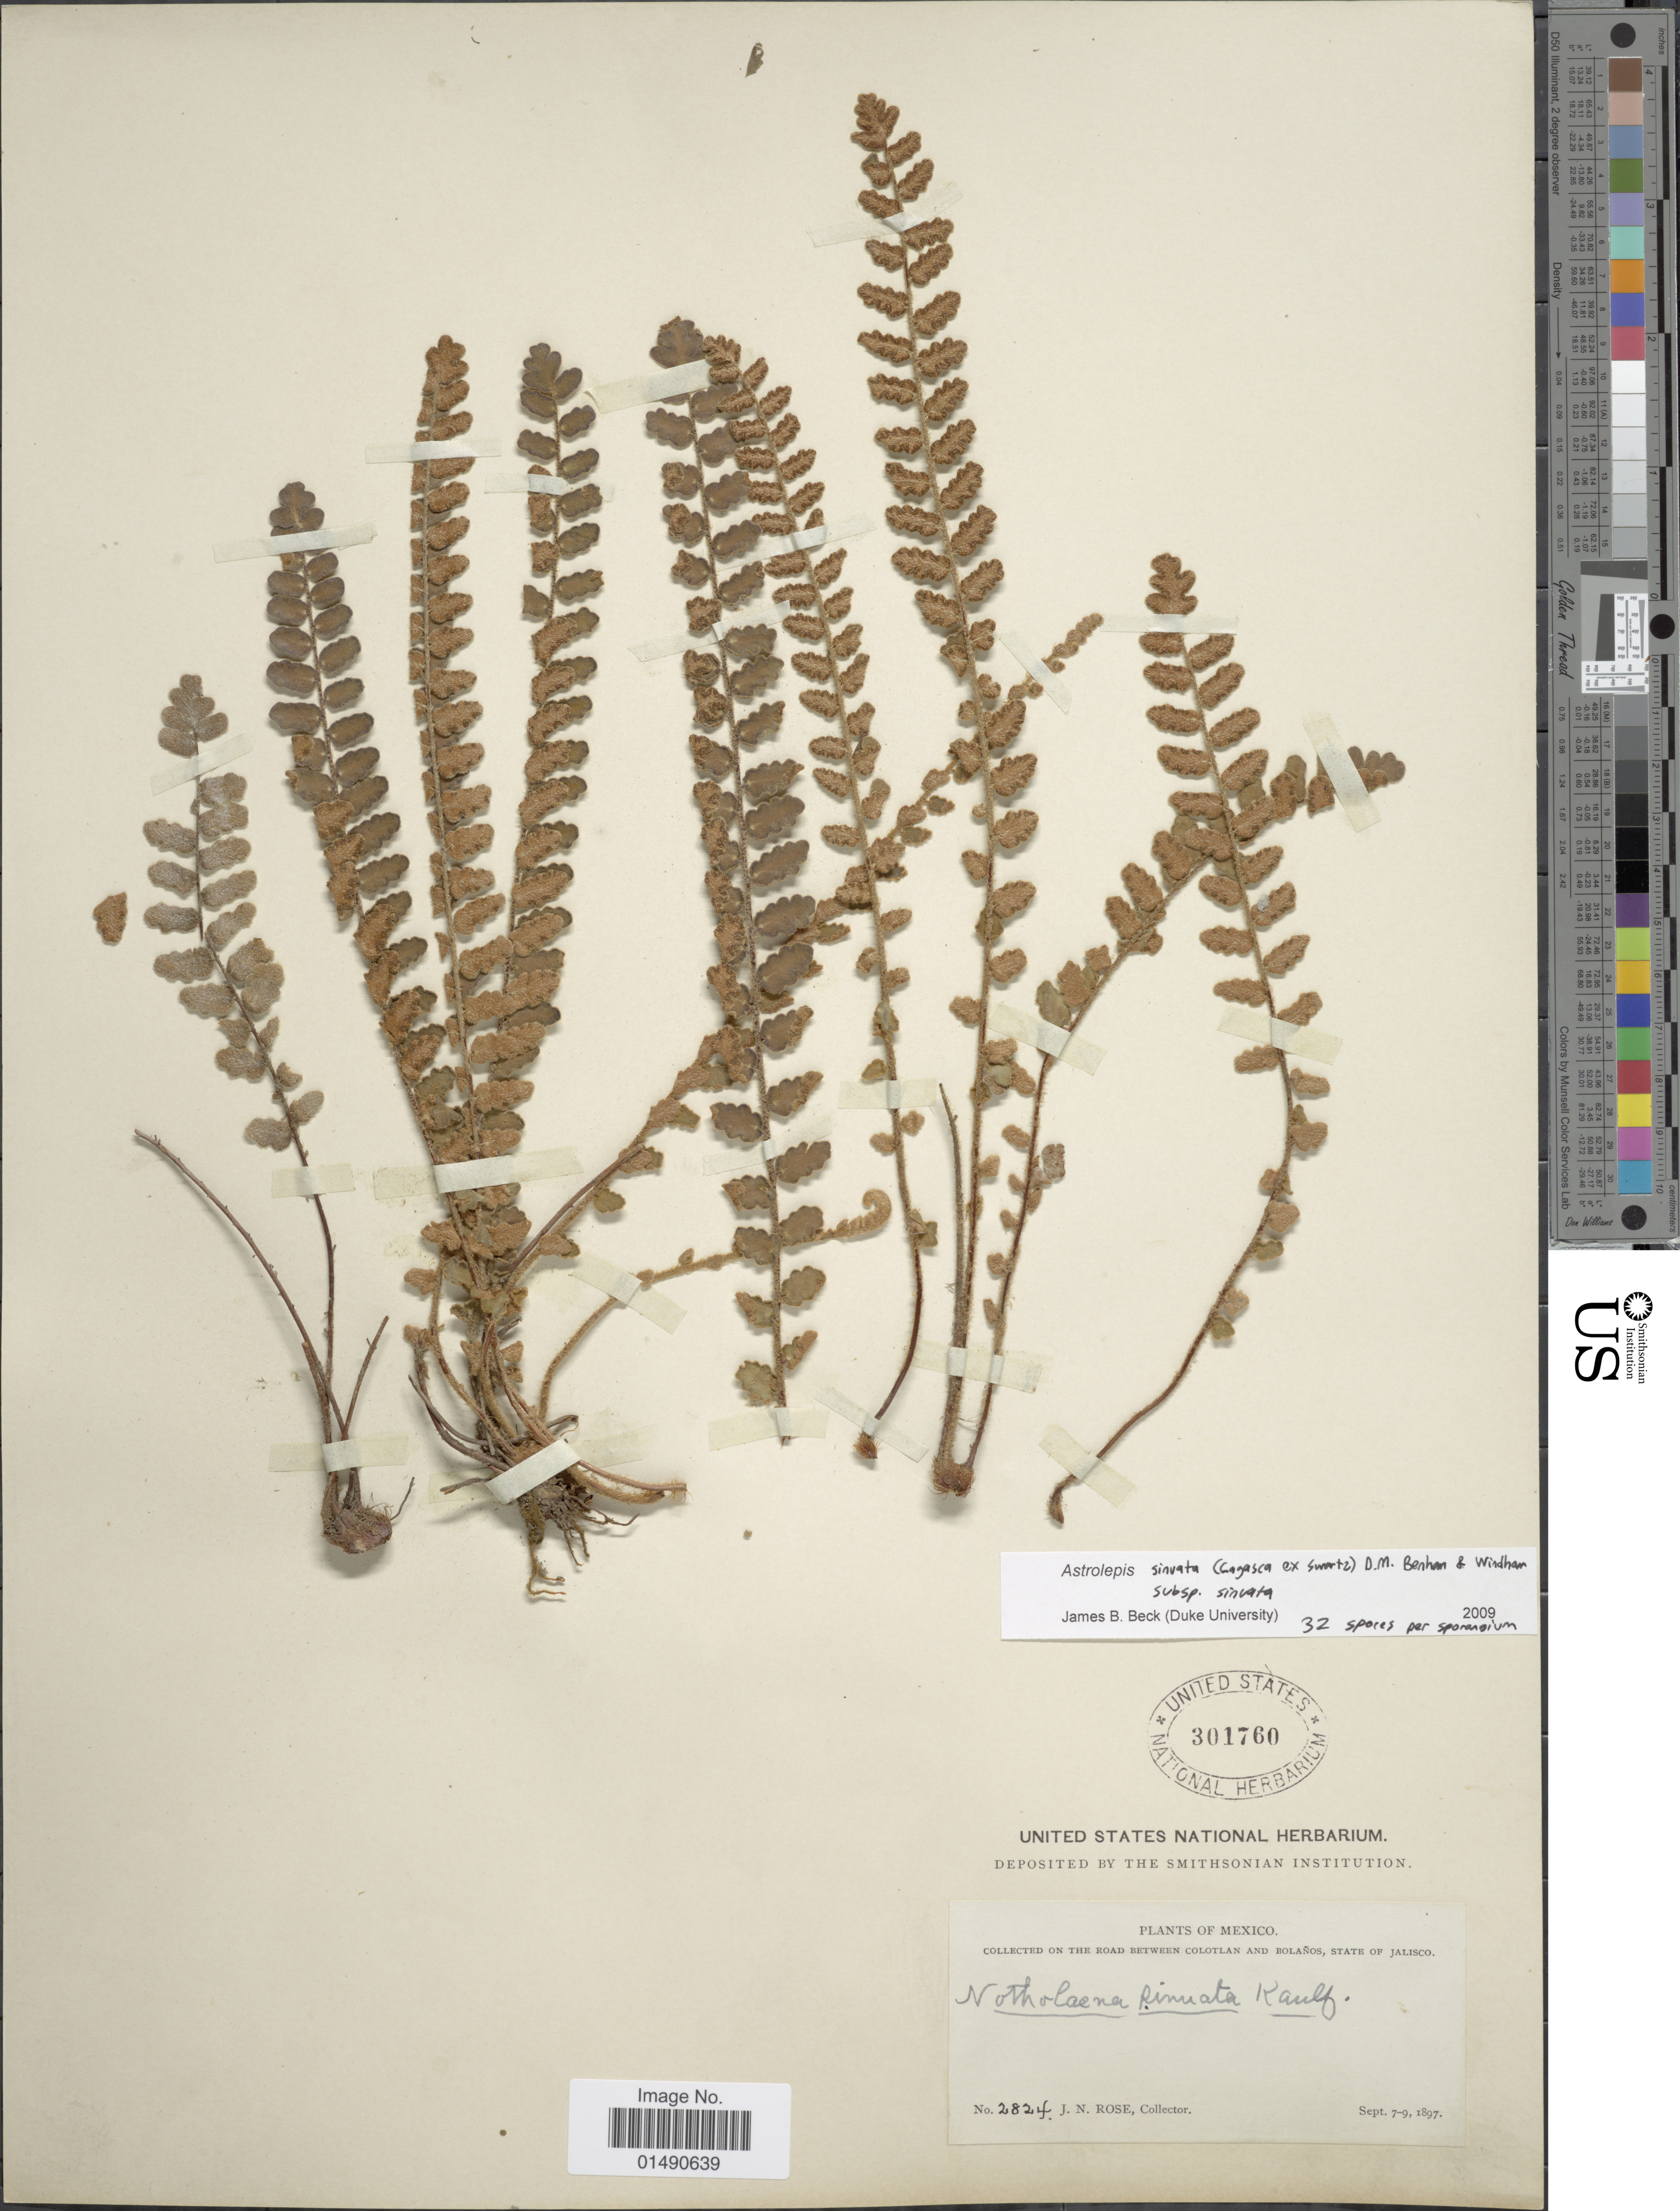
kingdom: Plantae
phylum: Tracheophyta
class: Polypodiopsida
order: Polypodiales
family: Pteridaceae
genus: Astrolepis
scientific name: Astrolepis sinuata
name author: (Lag. ex Sw.) D.M. Benham & Windham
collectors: J. N. Rose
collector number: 2724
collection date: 1897-08-07/1897-09-09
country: Mexico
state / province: Jalisco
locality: Road between Colotlan and Bolaños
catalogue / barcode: US 301760